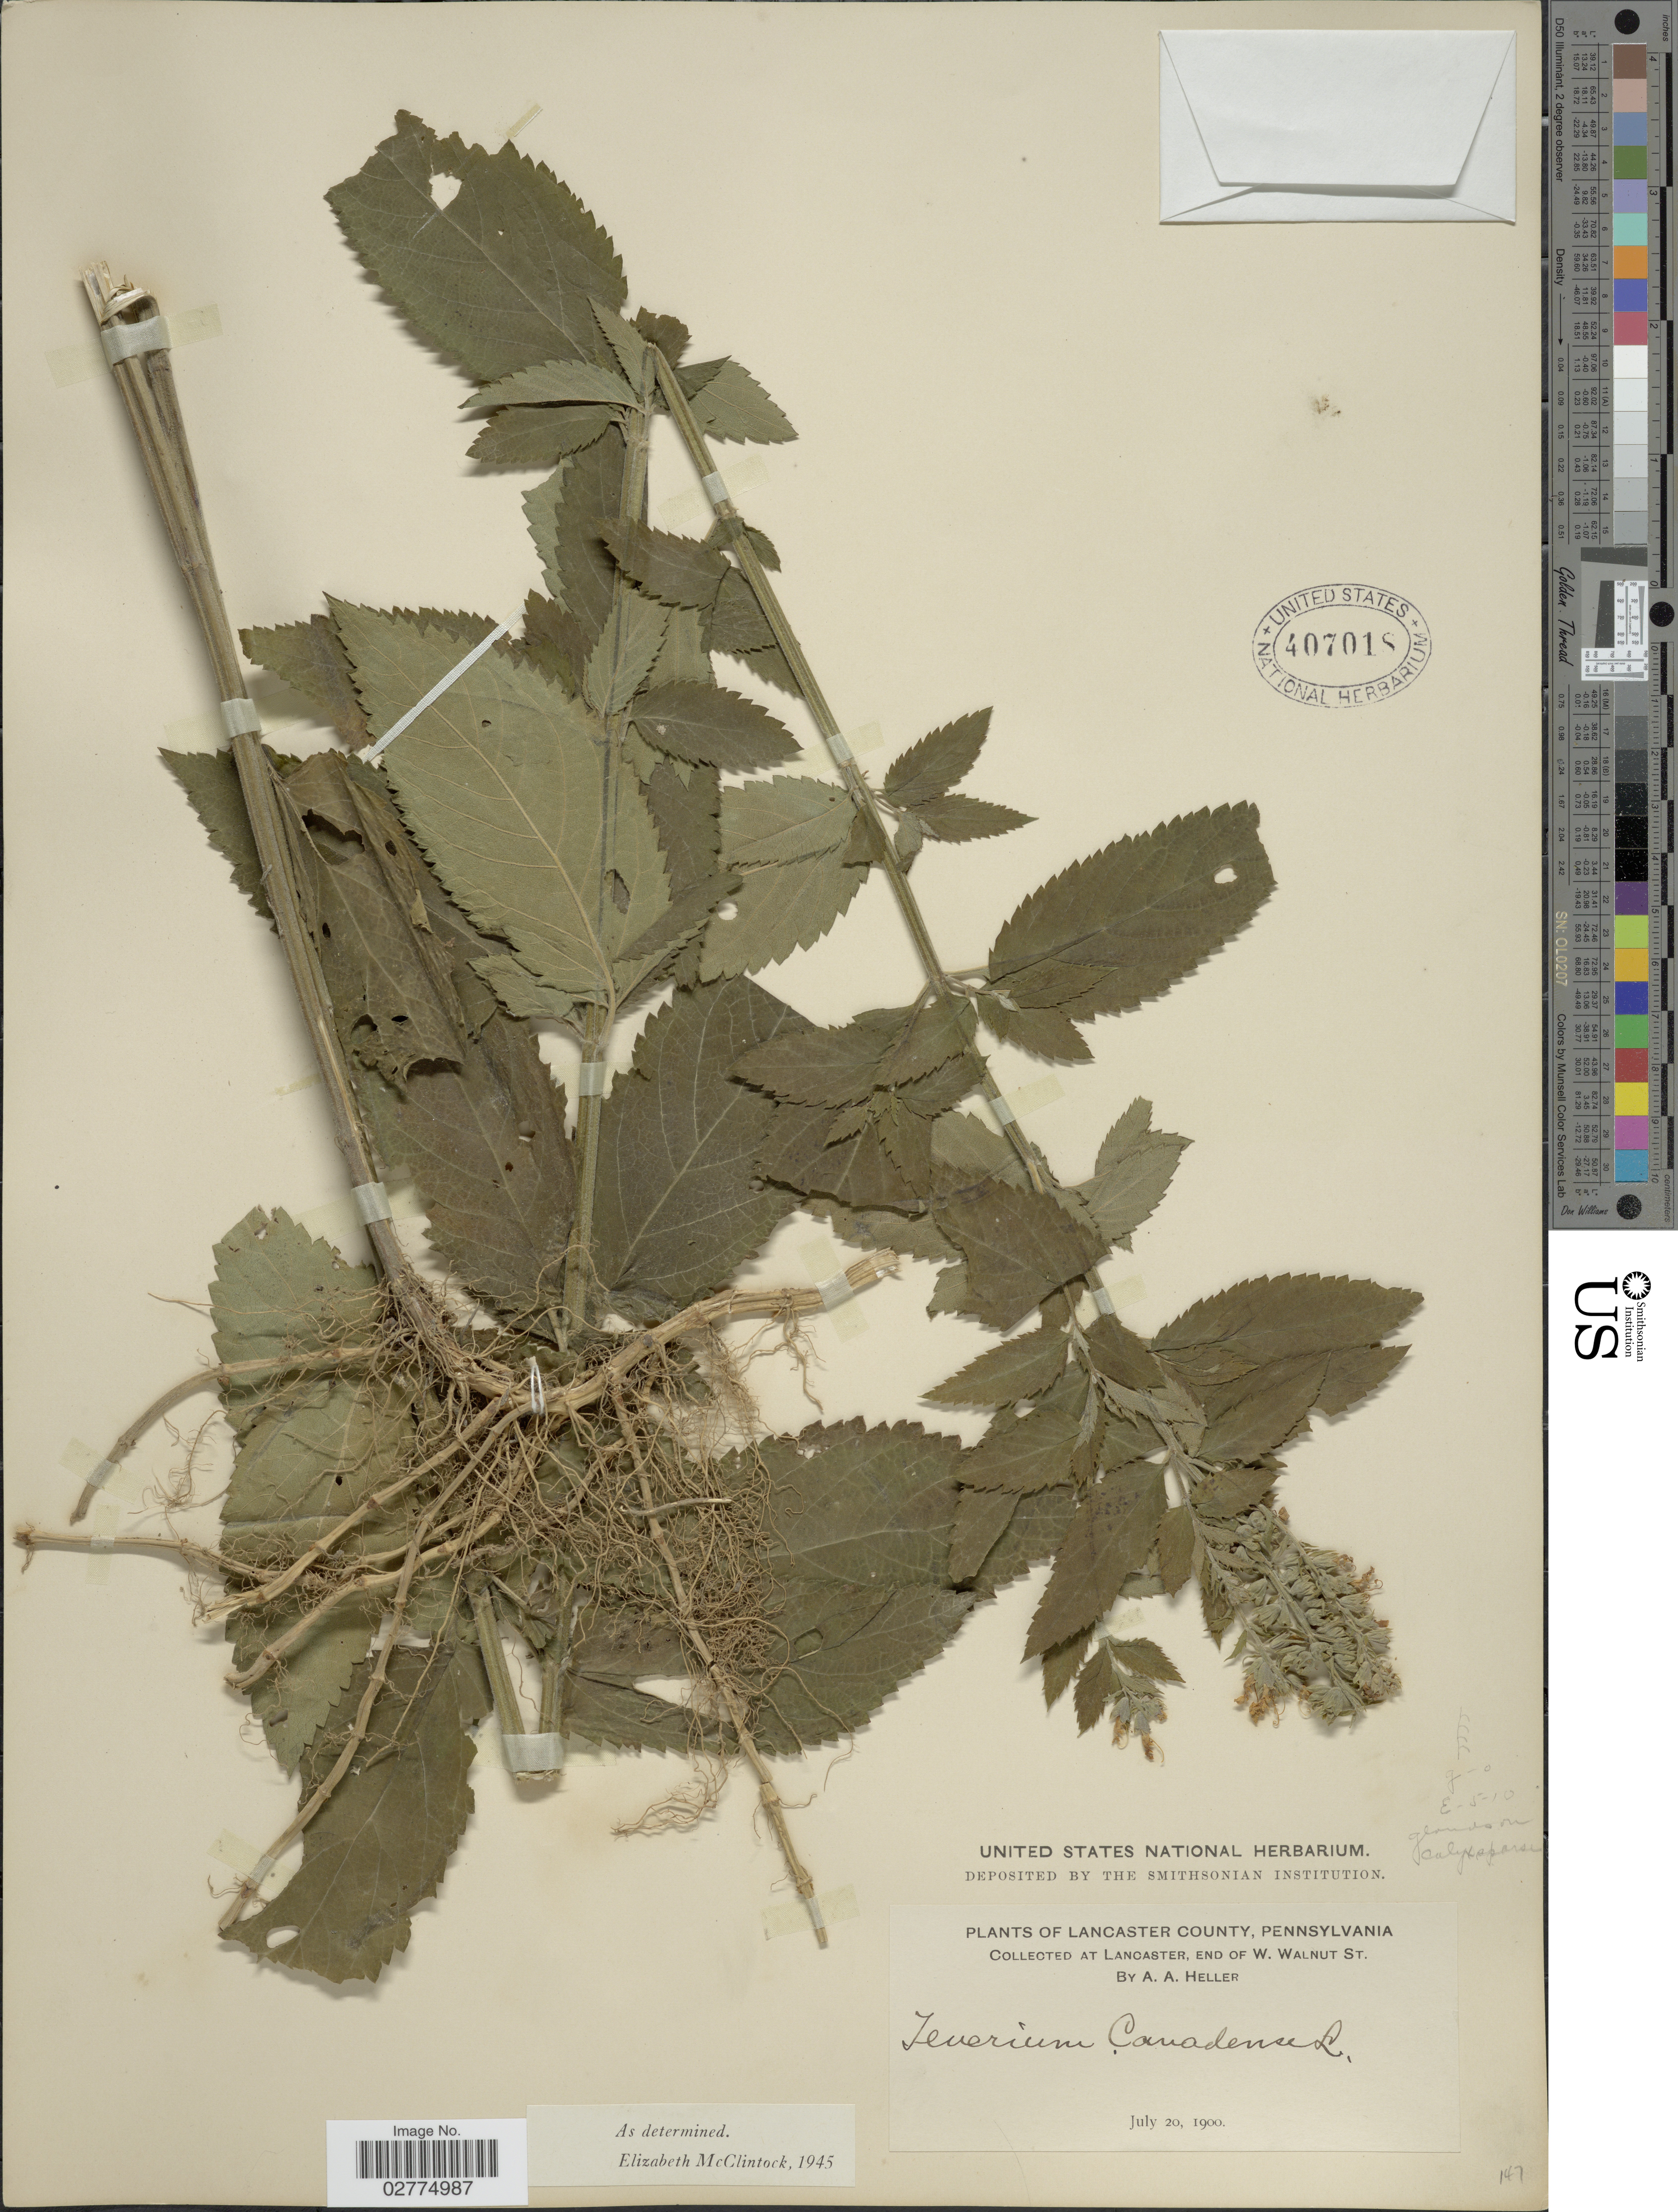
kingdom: Plantae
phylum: Tracheophyta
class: Magnoliopsida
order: Lamiales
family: Lamiaceae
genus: Teucrium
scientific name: Teucrium canadense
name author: L.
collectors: A. A. Heller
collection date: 1900-07-20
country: United States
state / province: Pennsylvania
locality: Lancaster County. Lancaster, end of W. Walnut St.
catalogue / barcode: US 407018